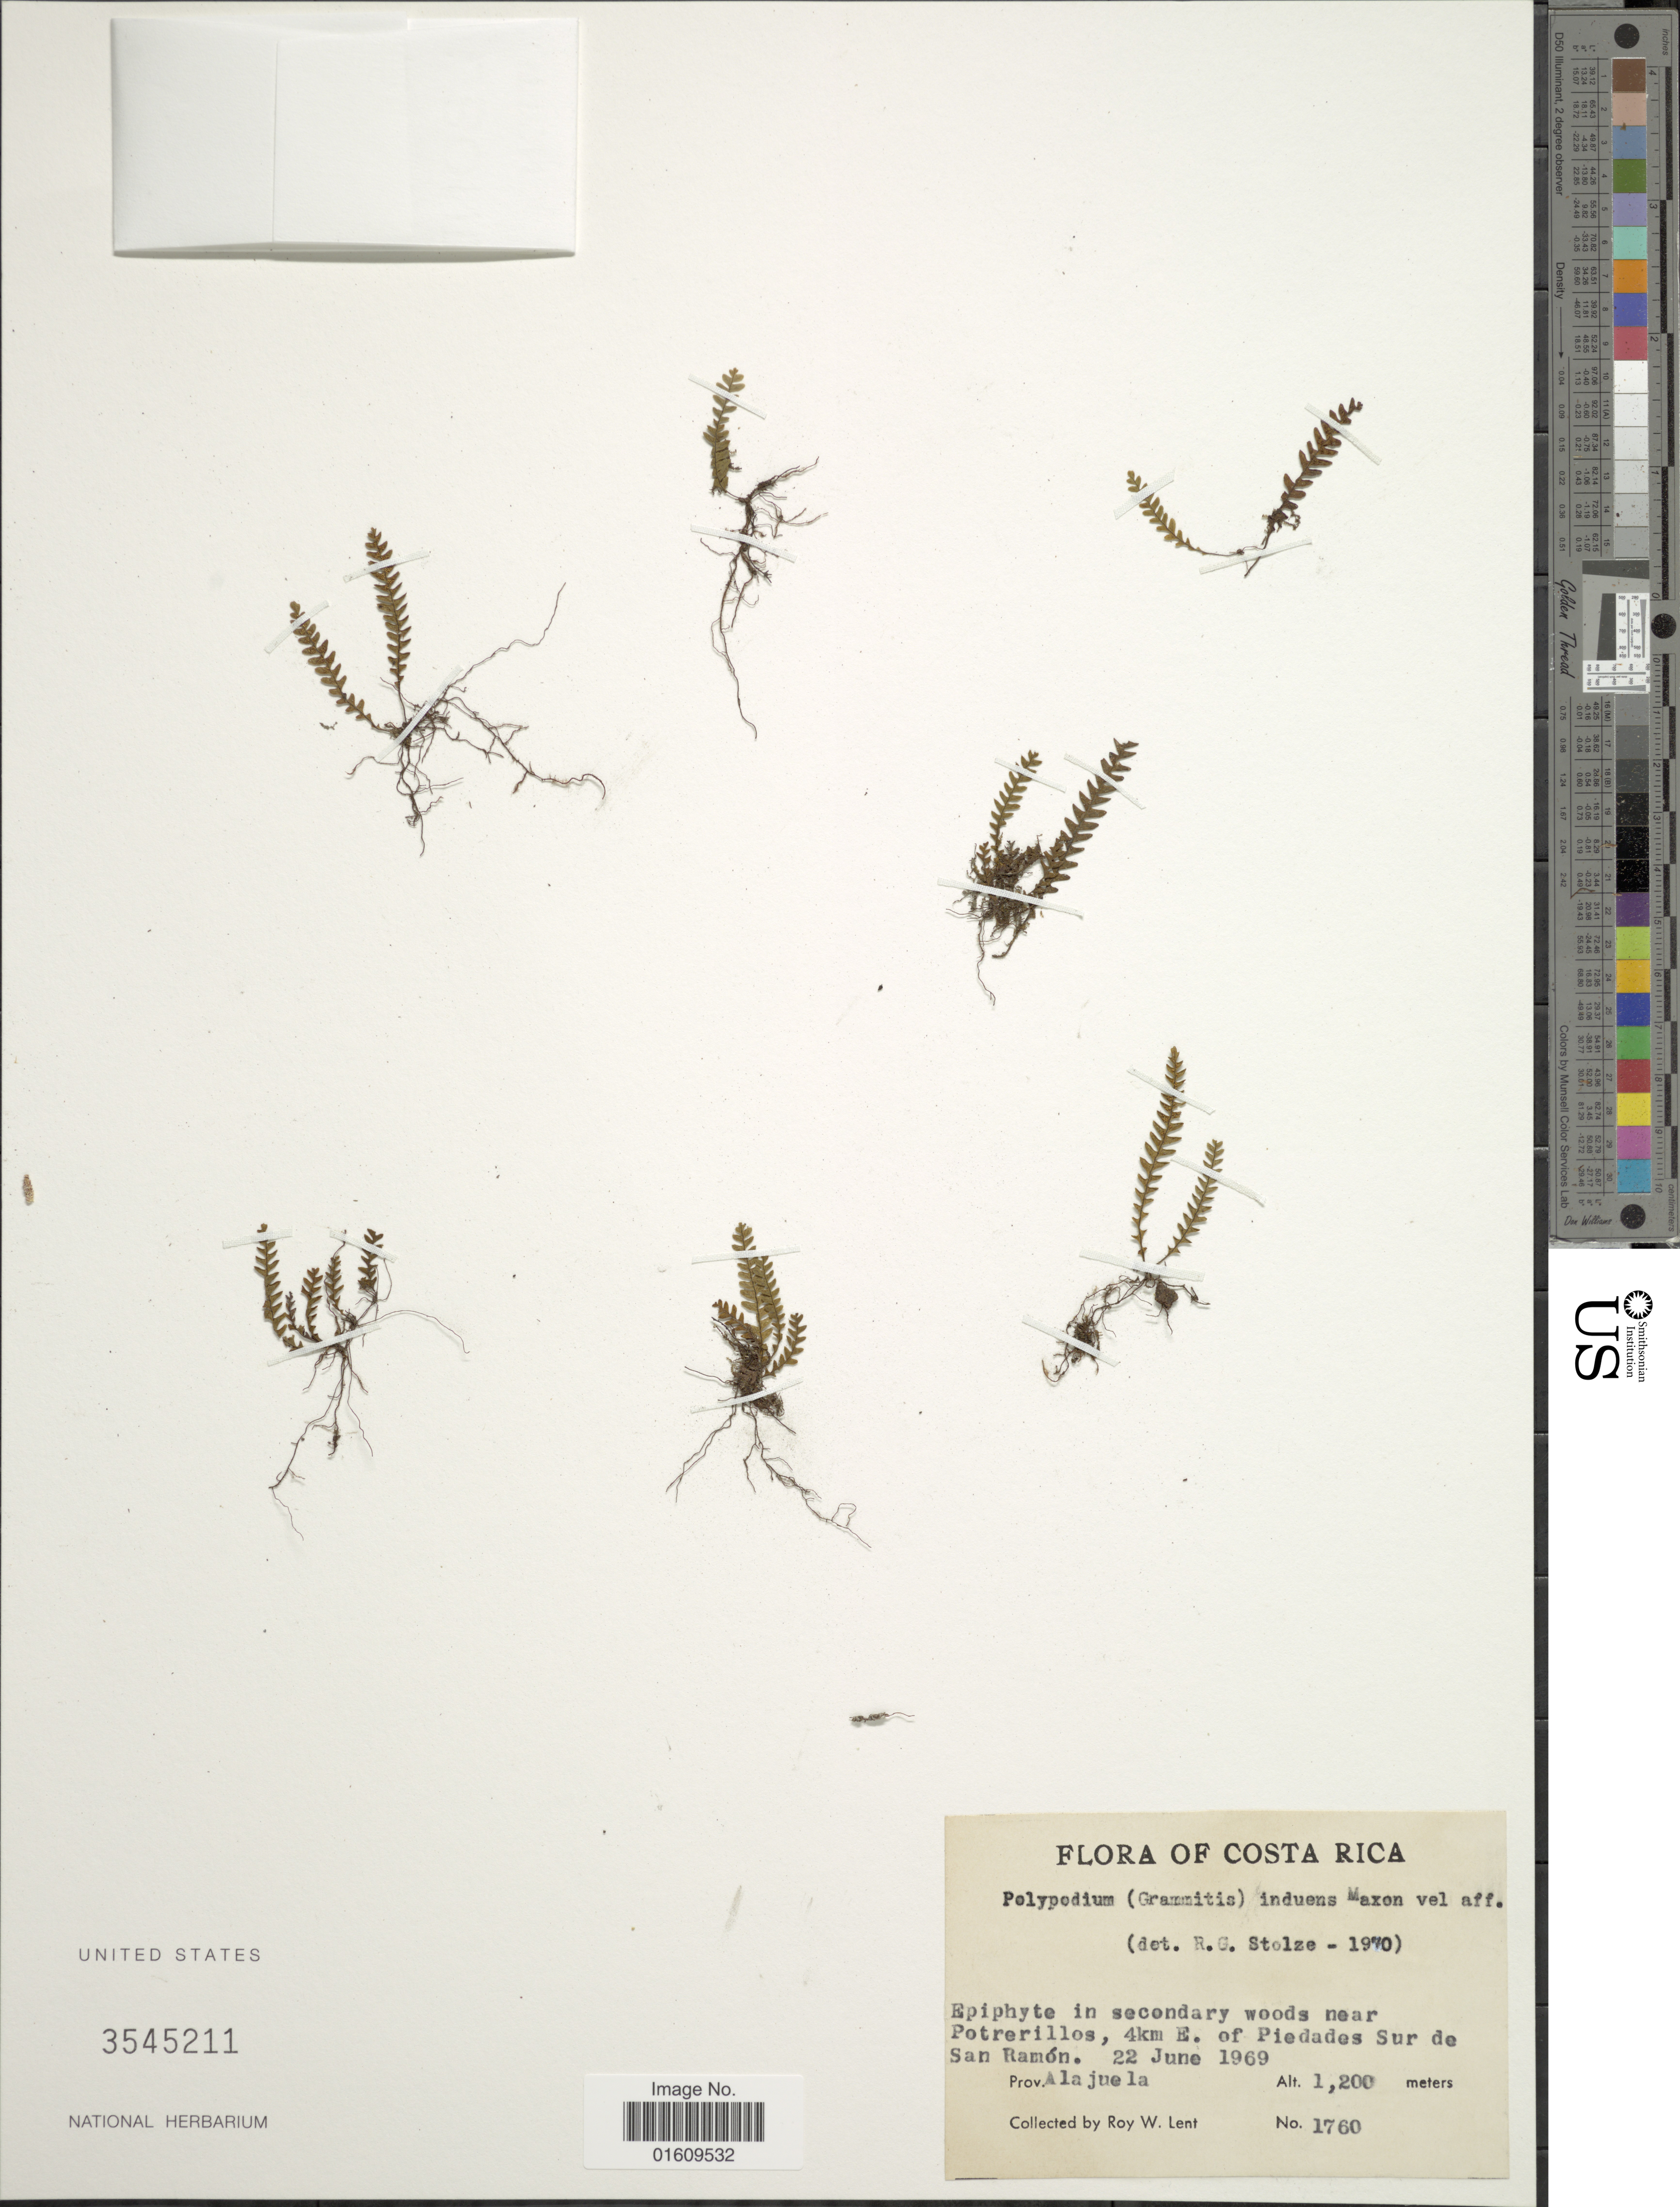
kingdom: Plantae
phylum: Tracheophyta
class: Polypodiopsida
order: Polypodiales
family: Polypodiaceae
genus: Ascogrammitis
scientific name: Ascogrammitis anfractuosa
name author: (Kunze ex Klotzsch) Sundue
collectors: R. W. Lent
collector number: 1760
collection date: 1969-06-22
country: Costa Rica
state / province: Alajuela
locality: In secondary woods near Potrerillos, 4 km E, of Piedades Sur de San Ramon, Prov Alajuela.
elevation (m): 1200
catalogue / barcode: US 3545211